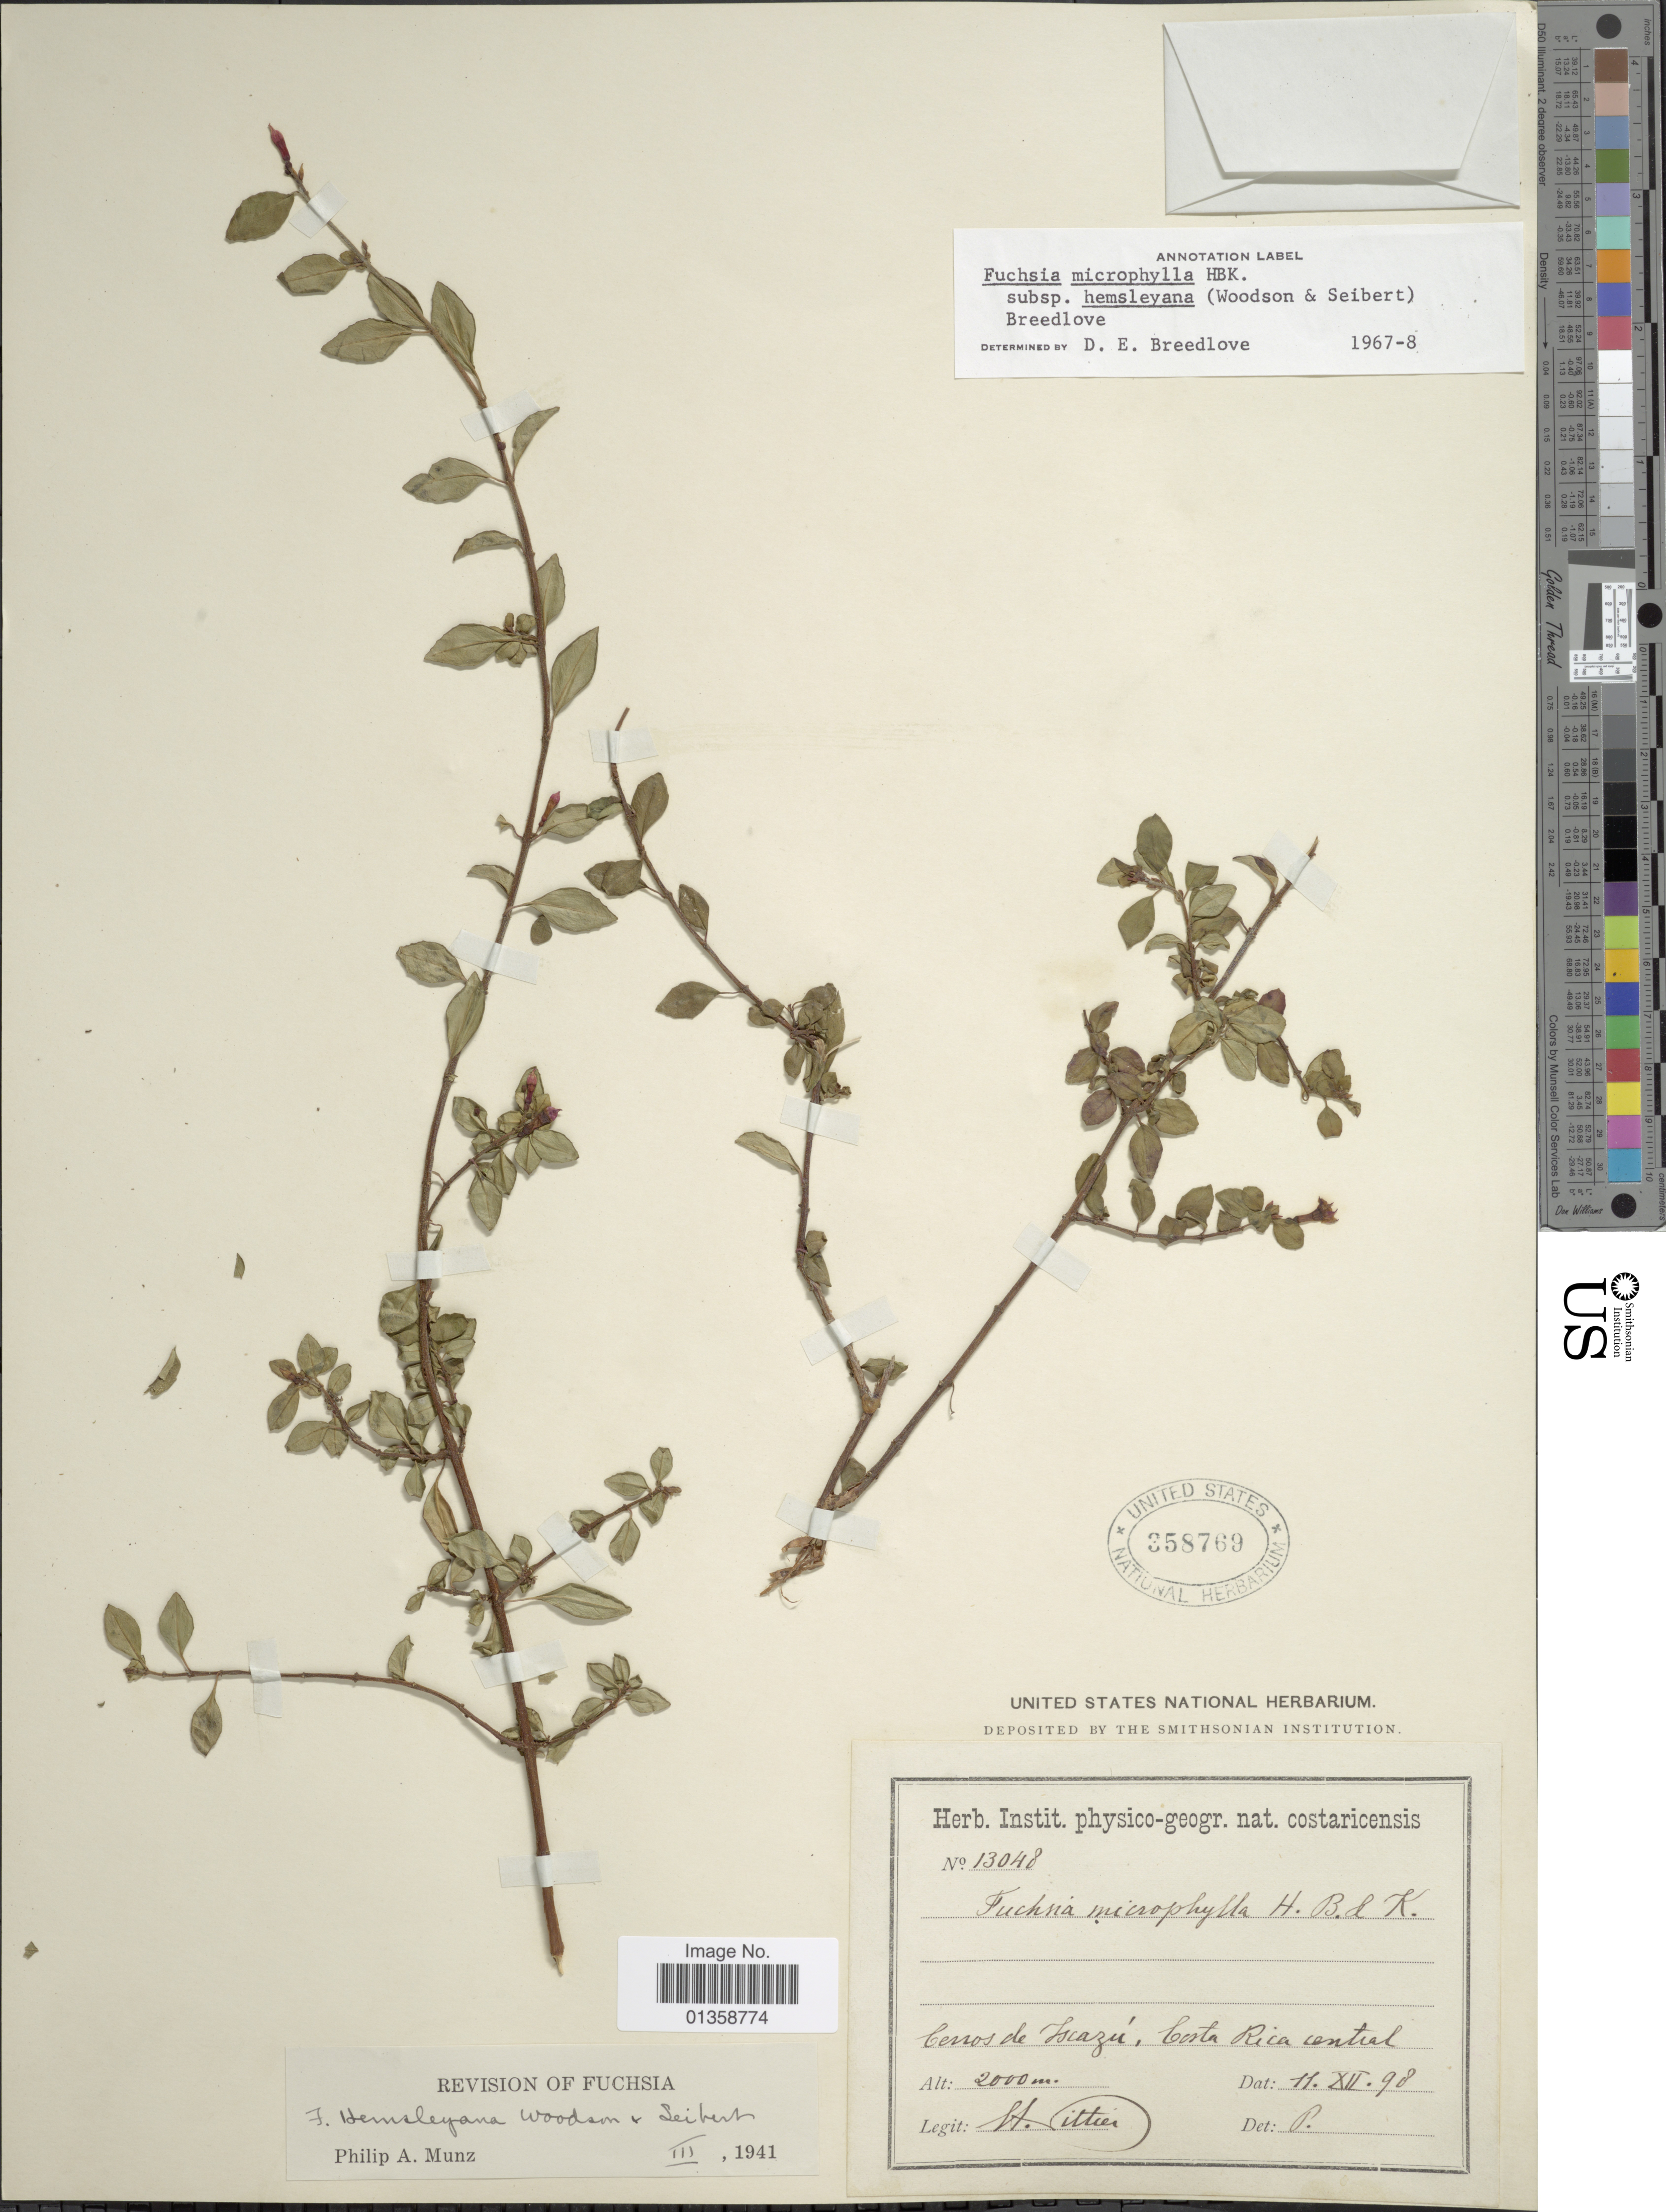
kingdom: Plantae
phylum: Tracheophyta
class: Magnoliopsida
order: Myrtales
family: Onagraceae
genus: Fuchsia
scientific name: Fuchsia microphylla subsp. hemsleyana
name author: (Woodson & Seibert) Breedlove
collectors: H. F. Pittier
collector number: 13048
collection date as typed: Transcribed d/m/y: 11/12/98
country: Costa Rica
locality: Cerros de Iscazú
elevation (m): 2000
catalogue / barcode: US 358769